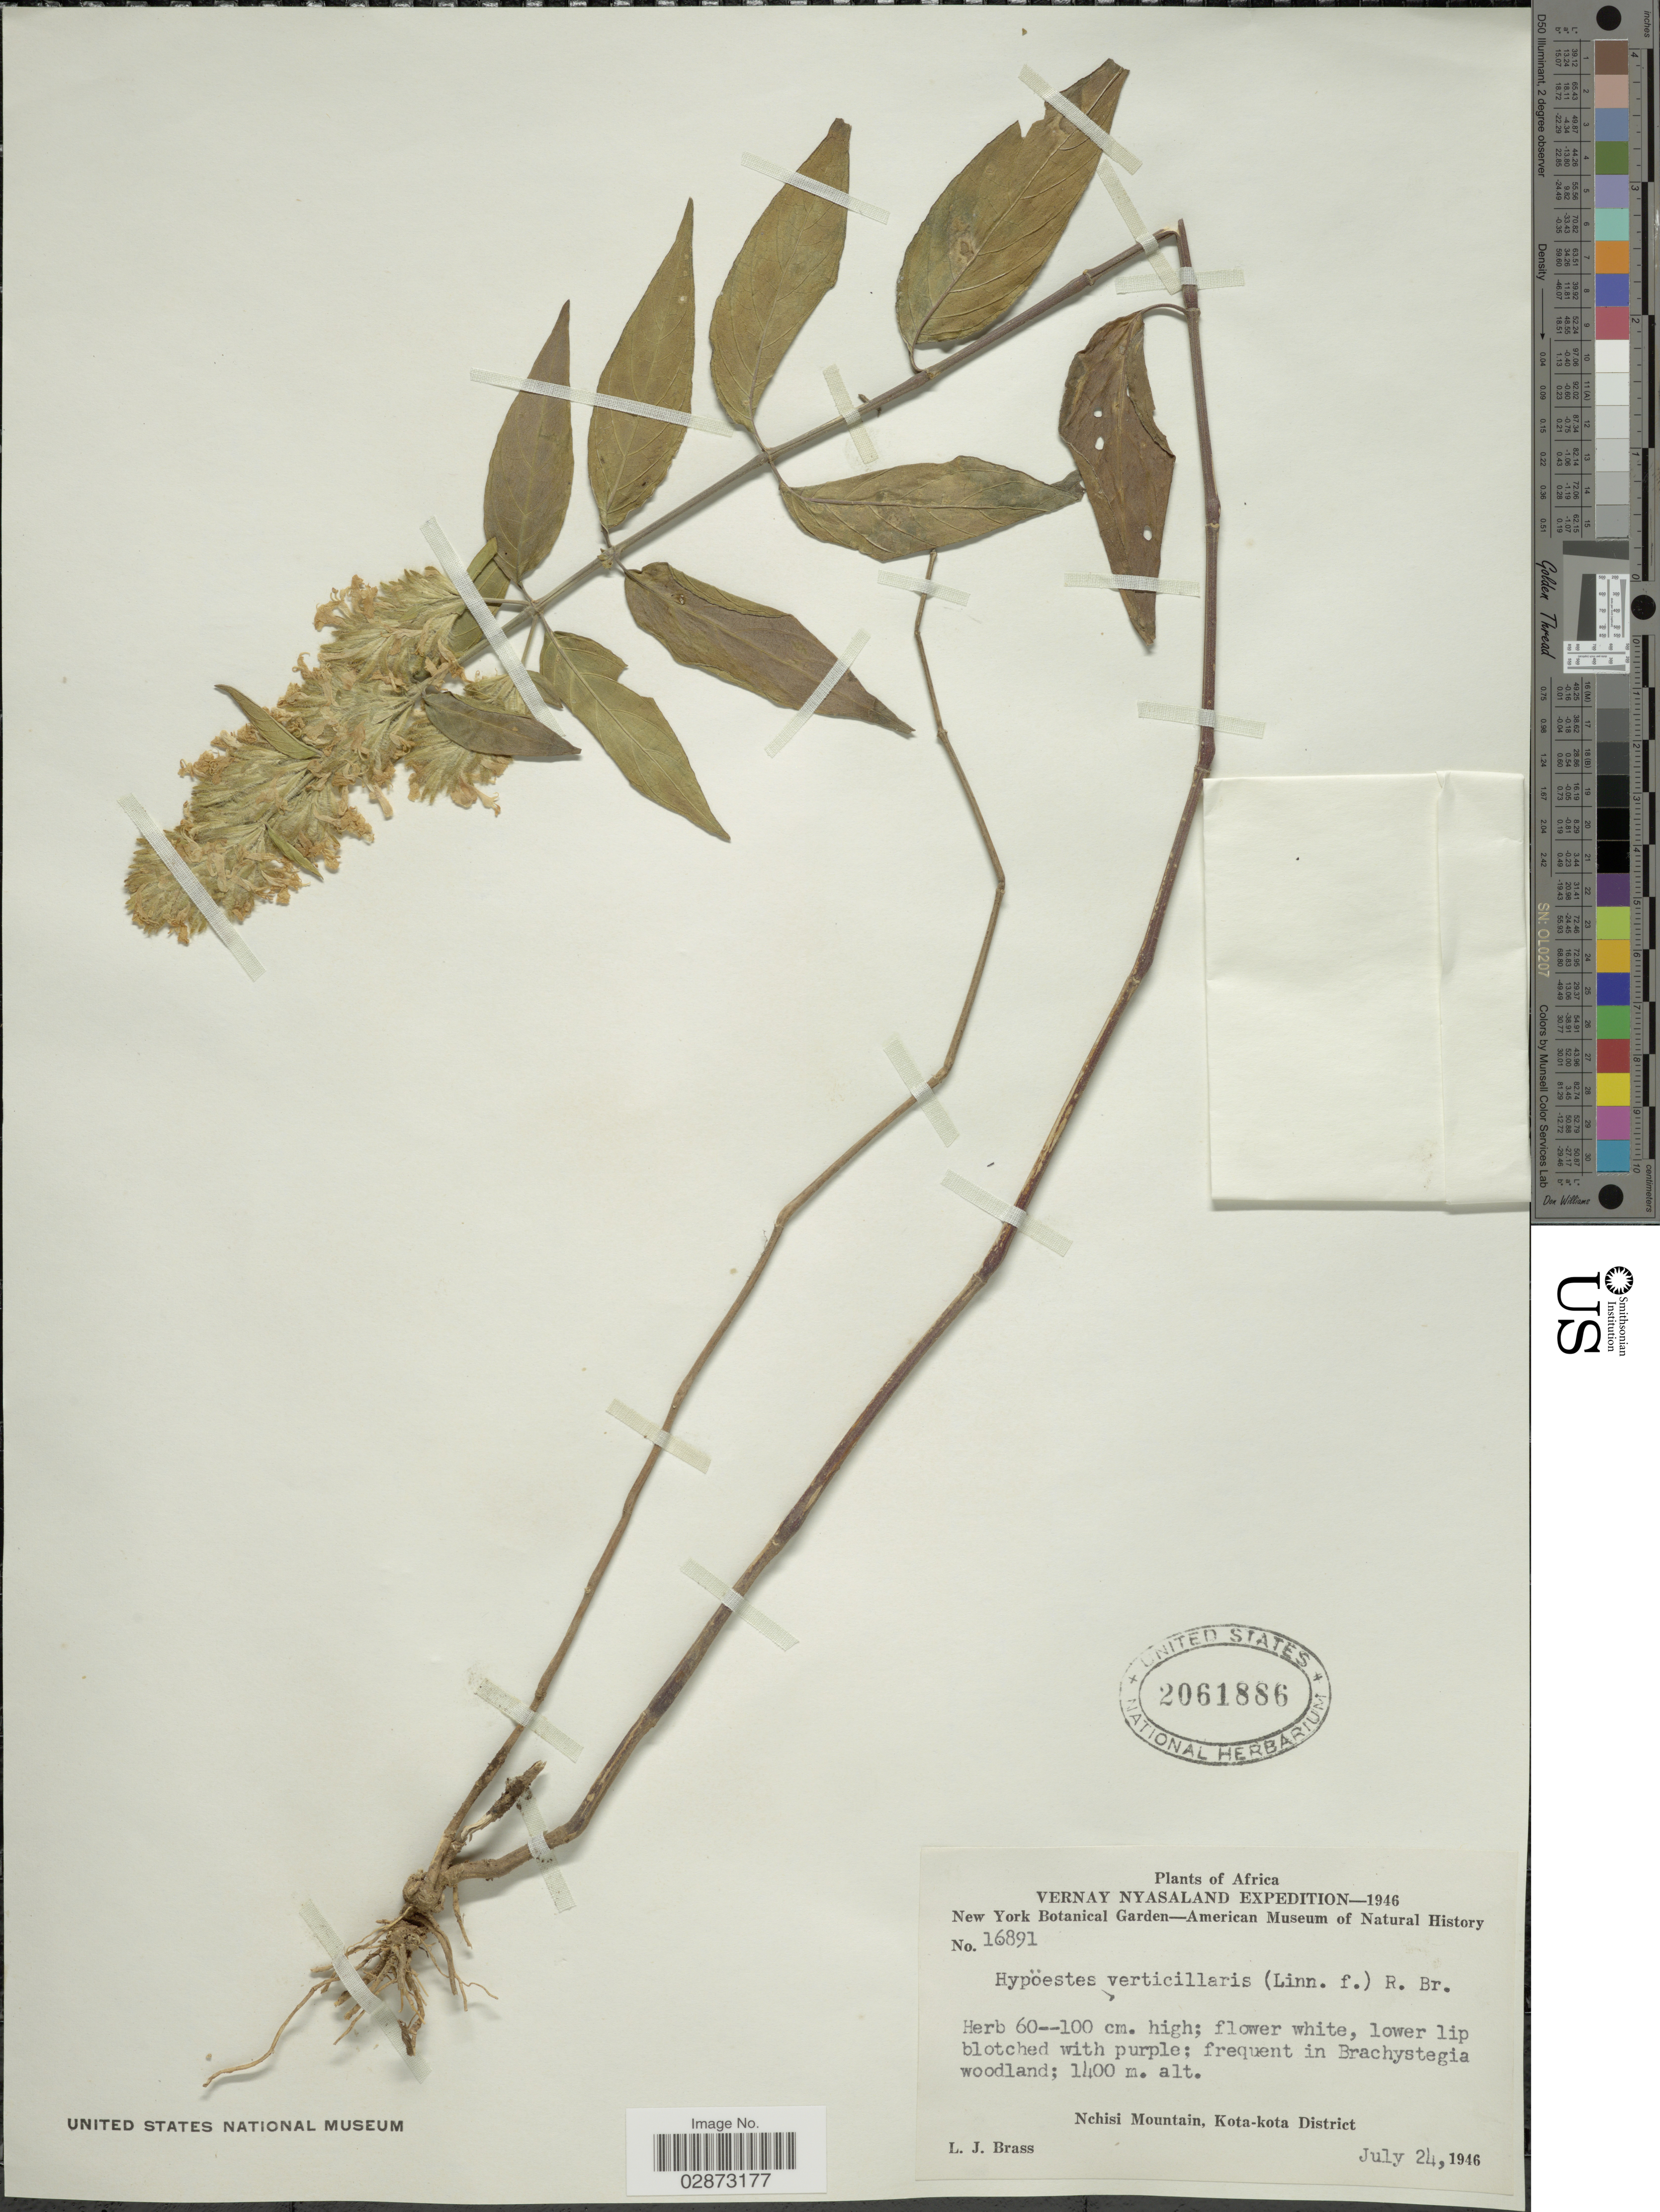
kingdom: Plantae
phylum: Tracheophyta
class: Magnoliopsida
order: Lamiales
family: Acanthaceae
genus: Hypoestes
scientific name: Hypoestes verticillaris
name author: (L. f.) Sol.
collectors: L. J. Brass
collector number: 16891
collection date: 1946-07-24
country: Malawi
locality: Vernay Nyasaland. Nchisi Mountain, Kota-kota District.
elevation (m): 1400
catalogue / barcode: US 2061886